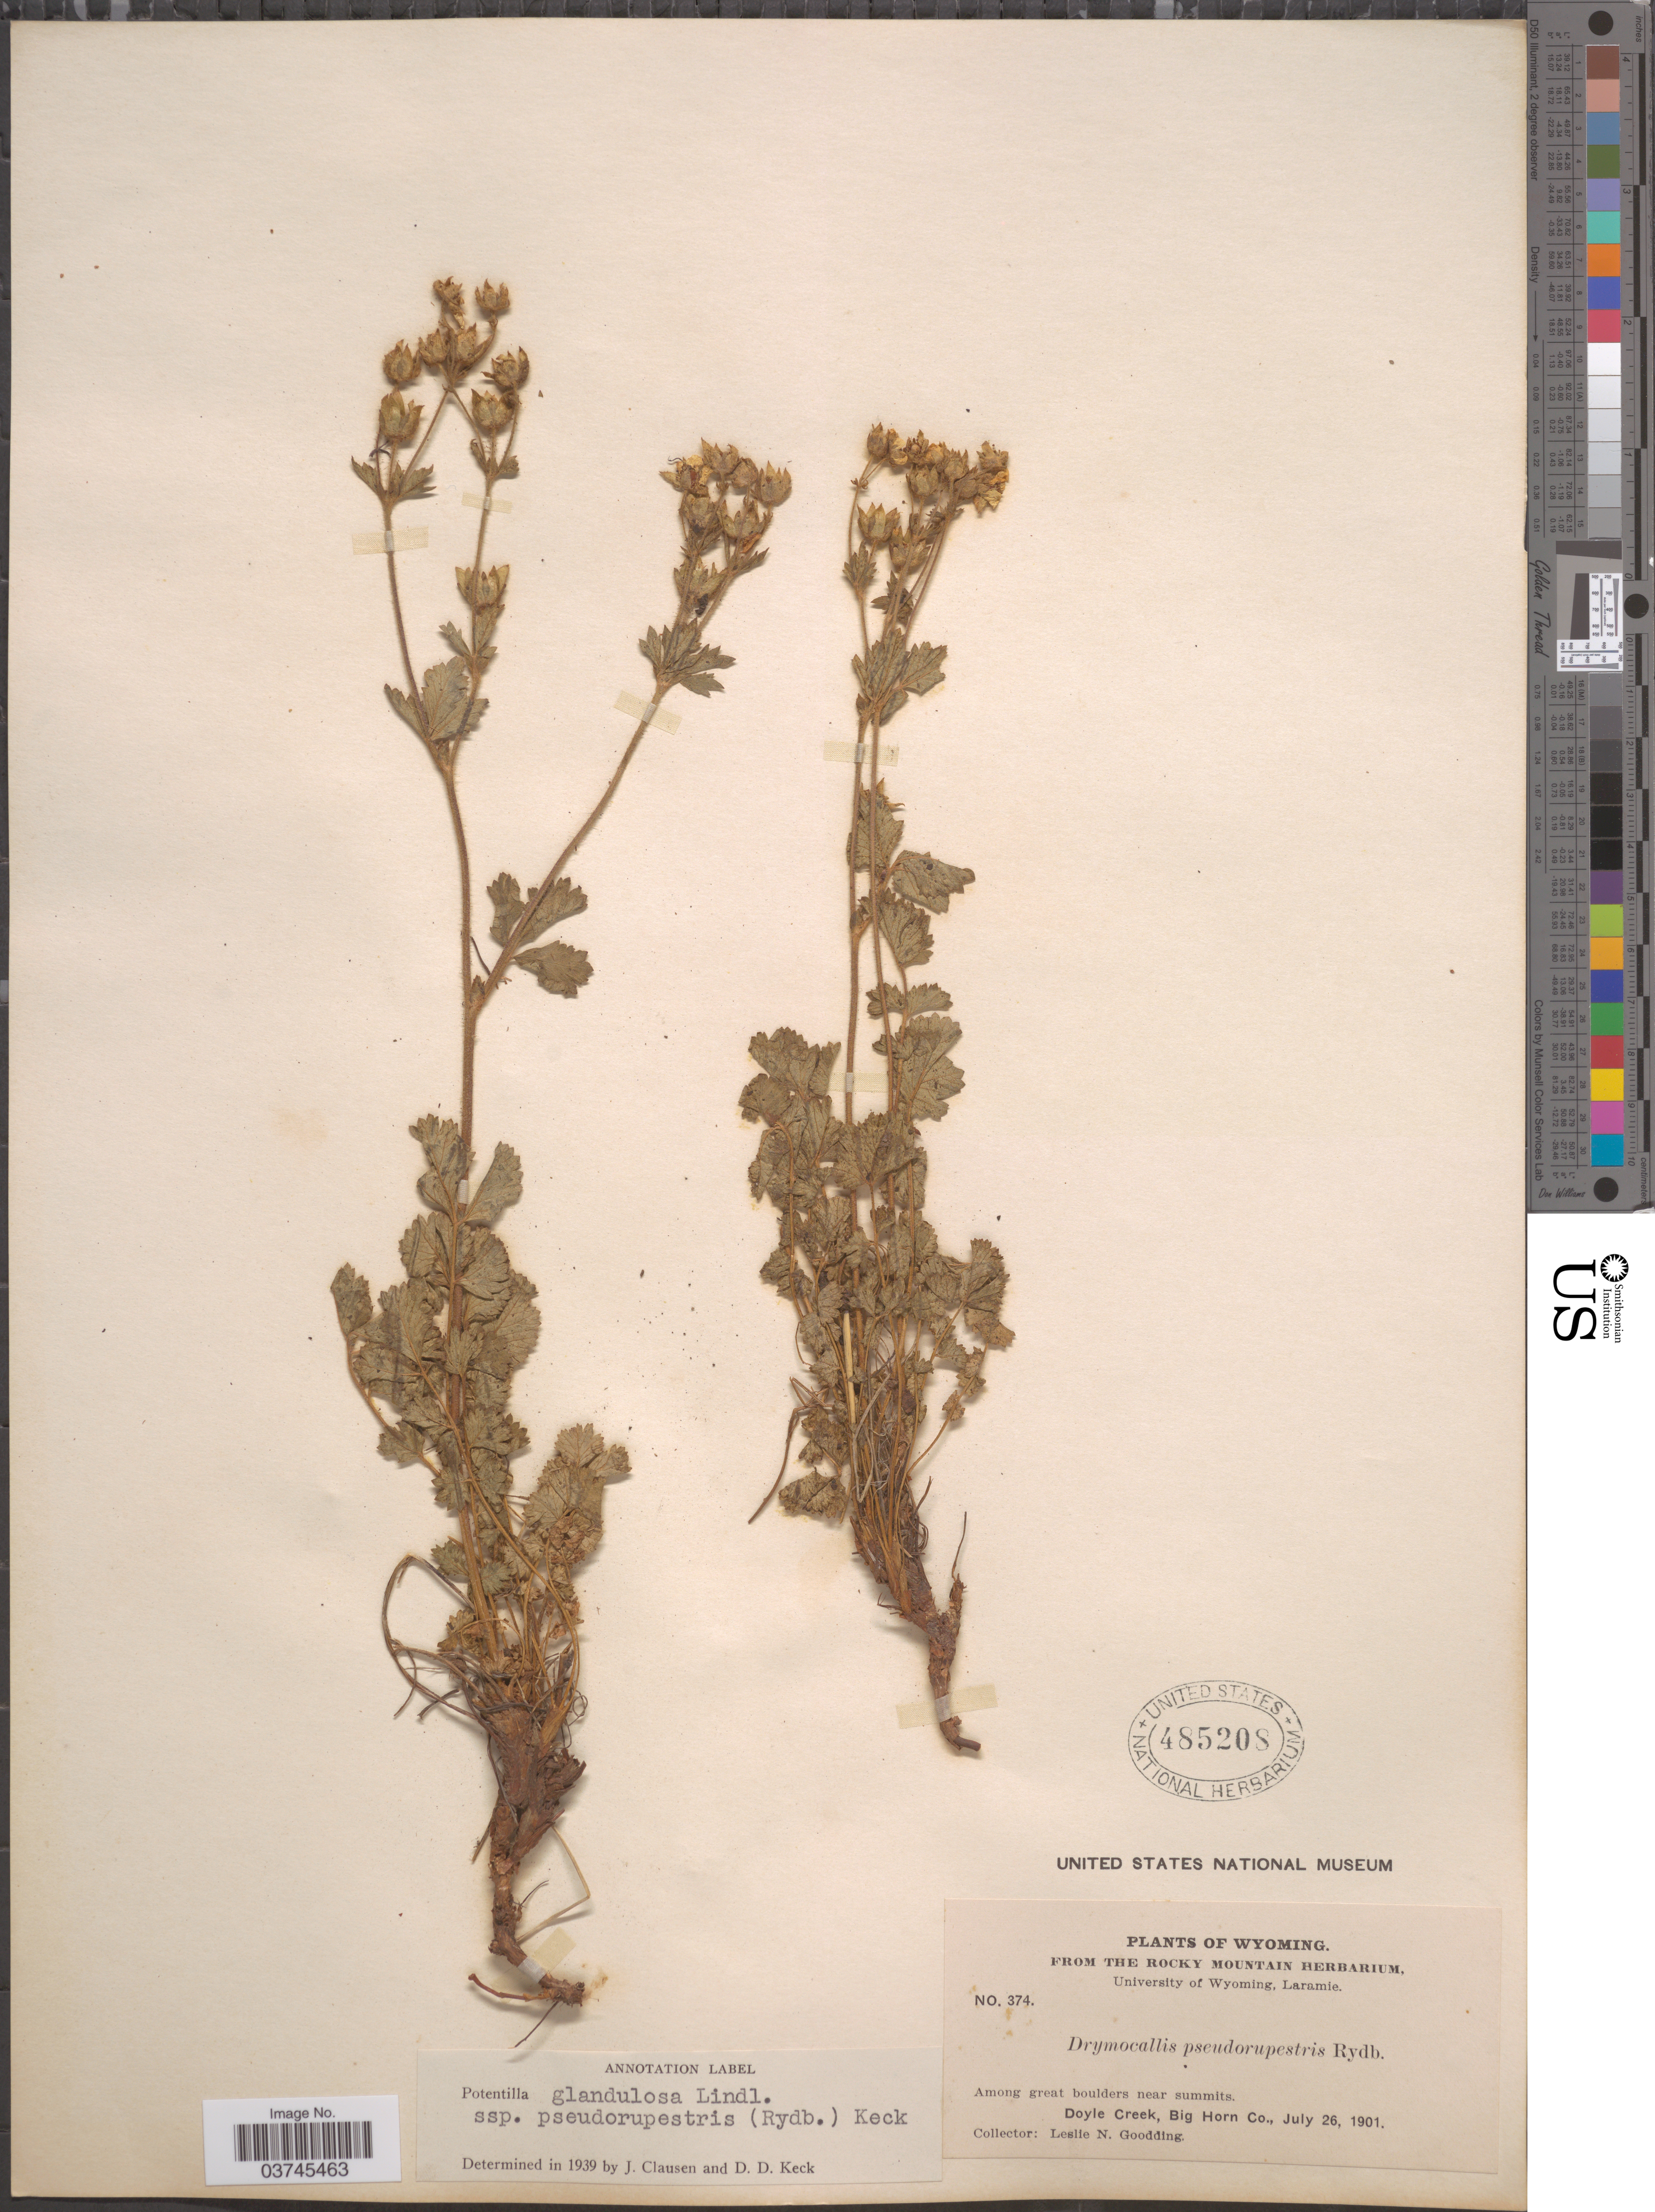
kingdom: Plantae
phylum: Tracheophyta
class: Magnoliopsida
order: Rosales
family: Rosaceae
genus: Drymocallis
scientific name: Drymocallis pseudorupestris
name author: (Rydb.) Rydb.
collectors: L. N. Goodding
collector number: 374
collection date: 1901-07-26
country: United States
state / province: Wyoming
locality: Doyle Creek, Big Horn Co.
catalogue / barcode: US 485208